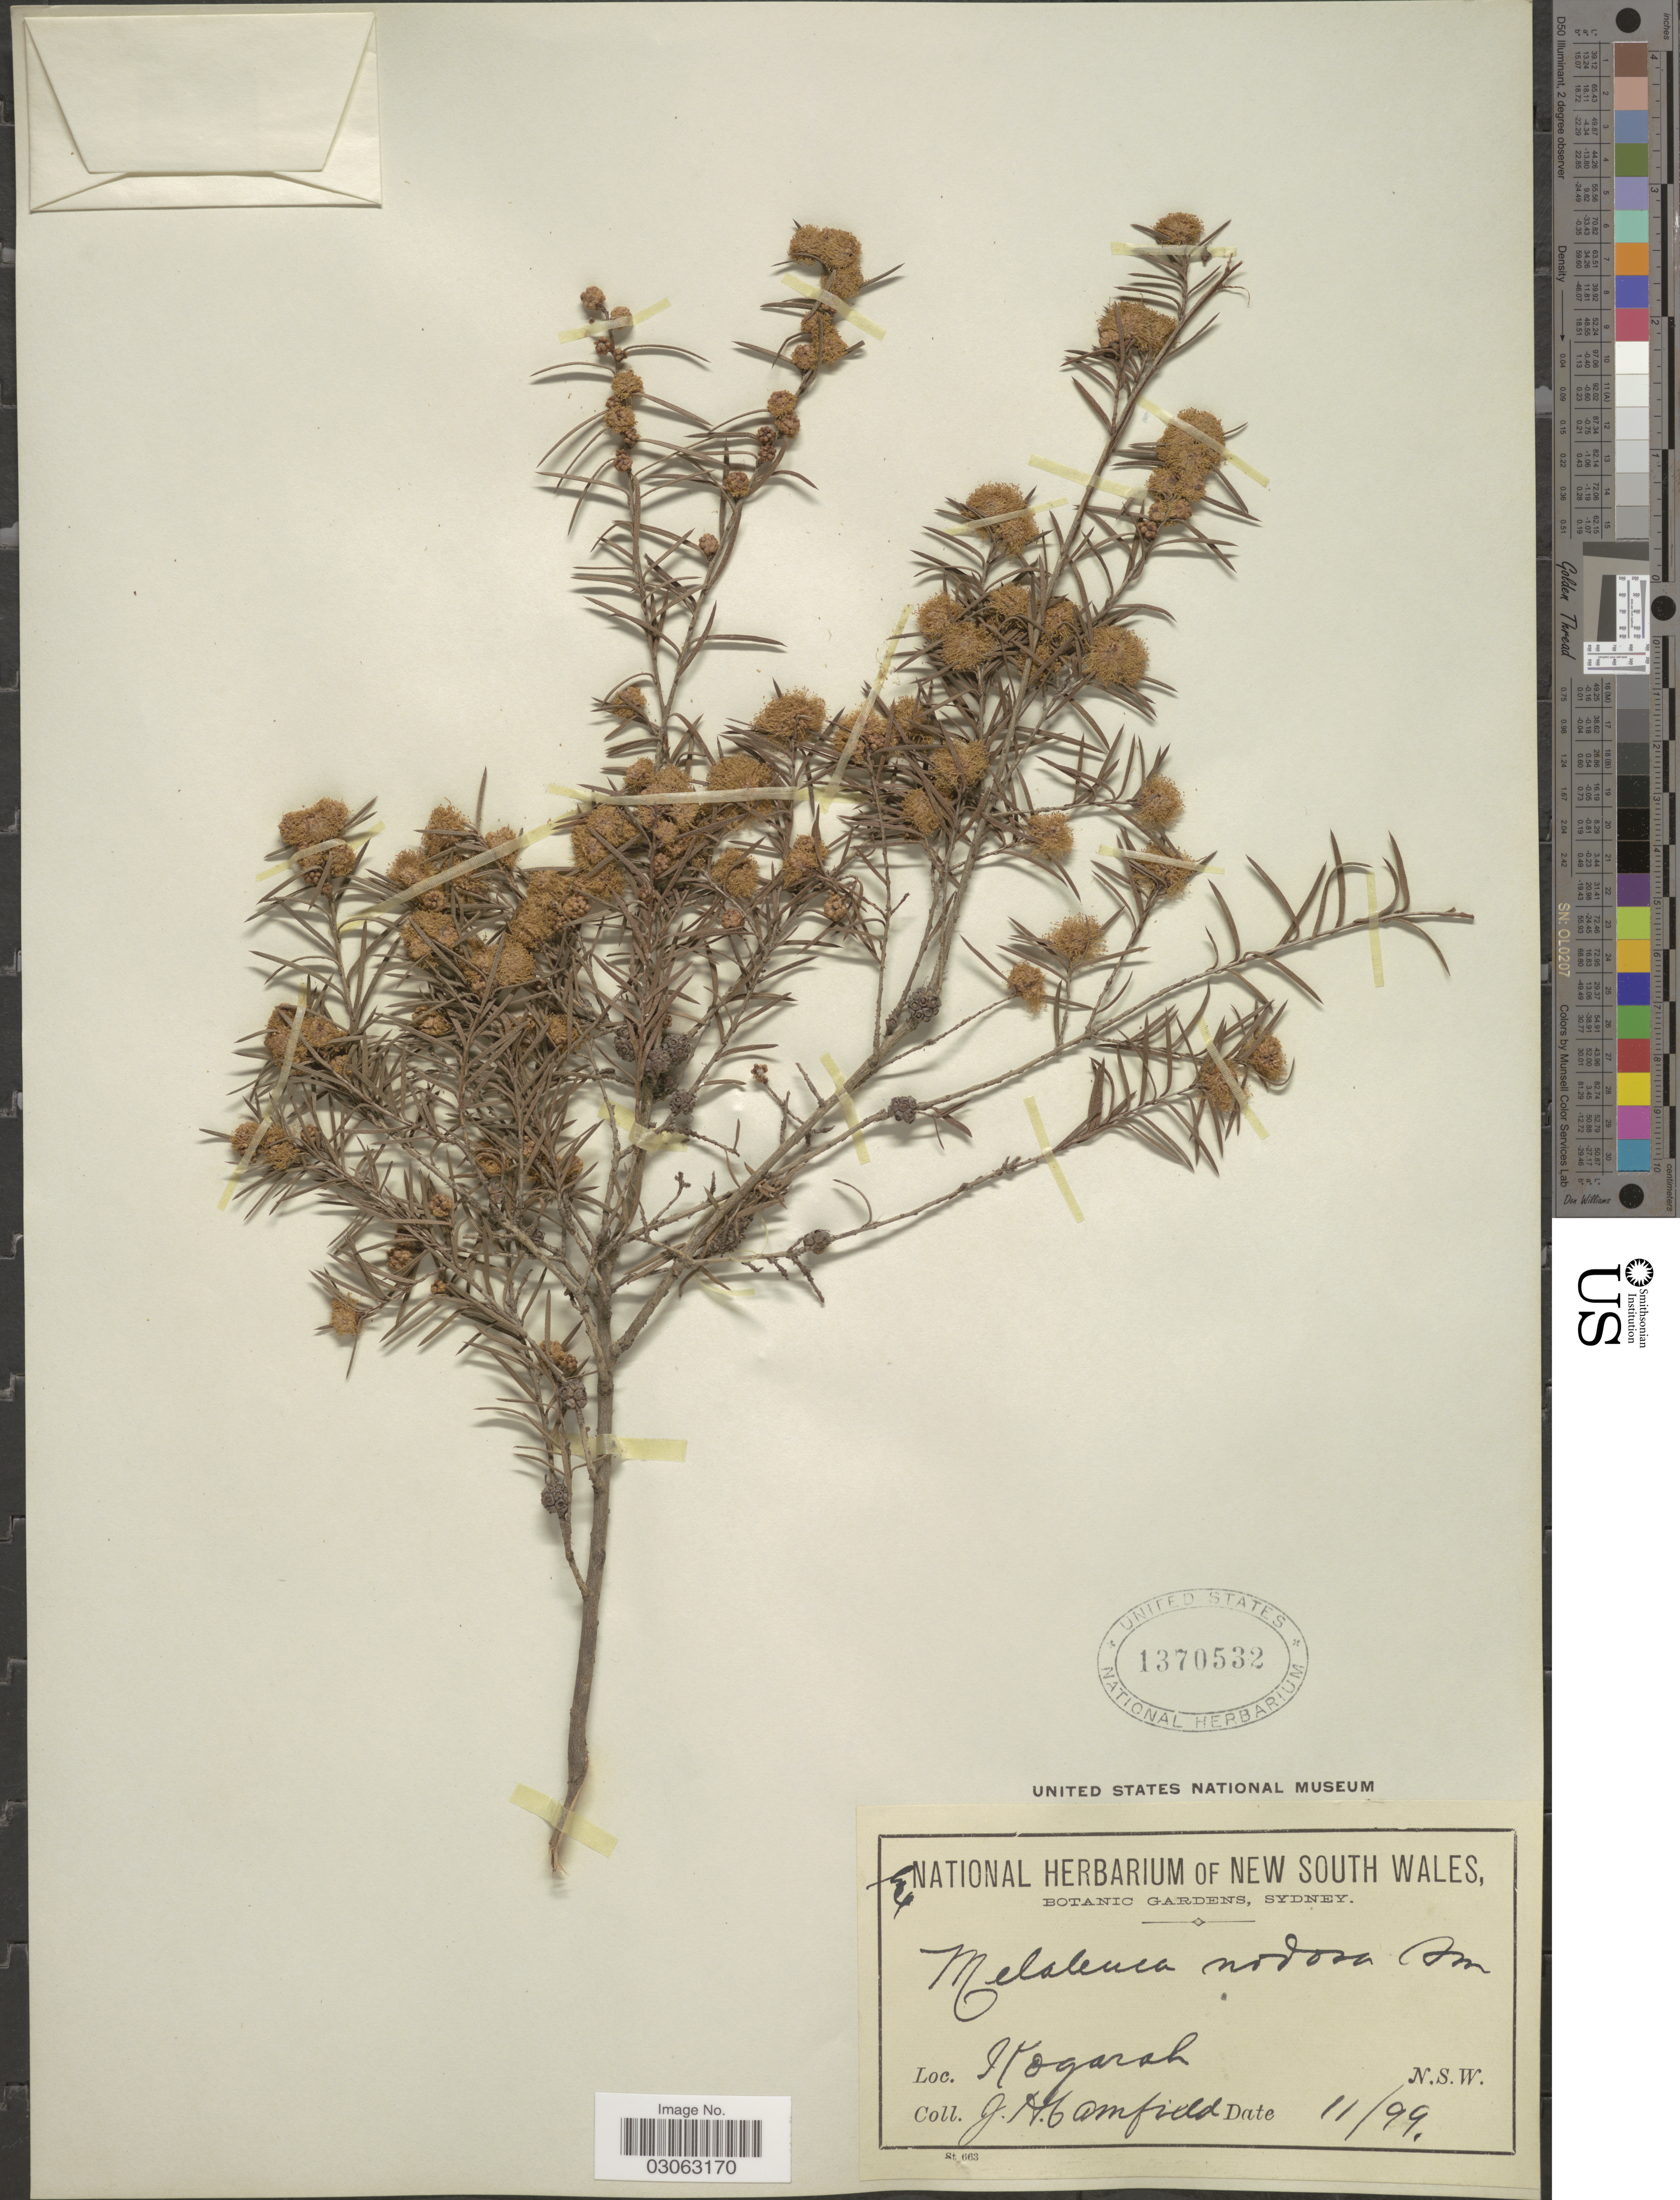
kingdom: Plantae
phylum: Tracheophyta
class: Magnoliopsida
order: Myrtales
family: Myrtaceae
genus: Melaleuca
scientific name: Melaleuca nodosa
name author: (Sol. ex Gaertn.) Sm.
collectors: J. Camfield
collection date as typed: Transcribed d/m/y: /11/99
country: Australia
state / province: New South Wales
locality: Kogarah, N. S. W.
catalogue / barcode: US 1370532